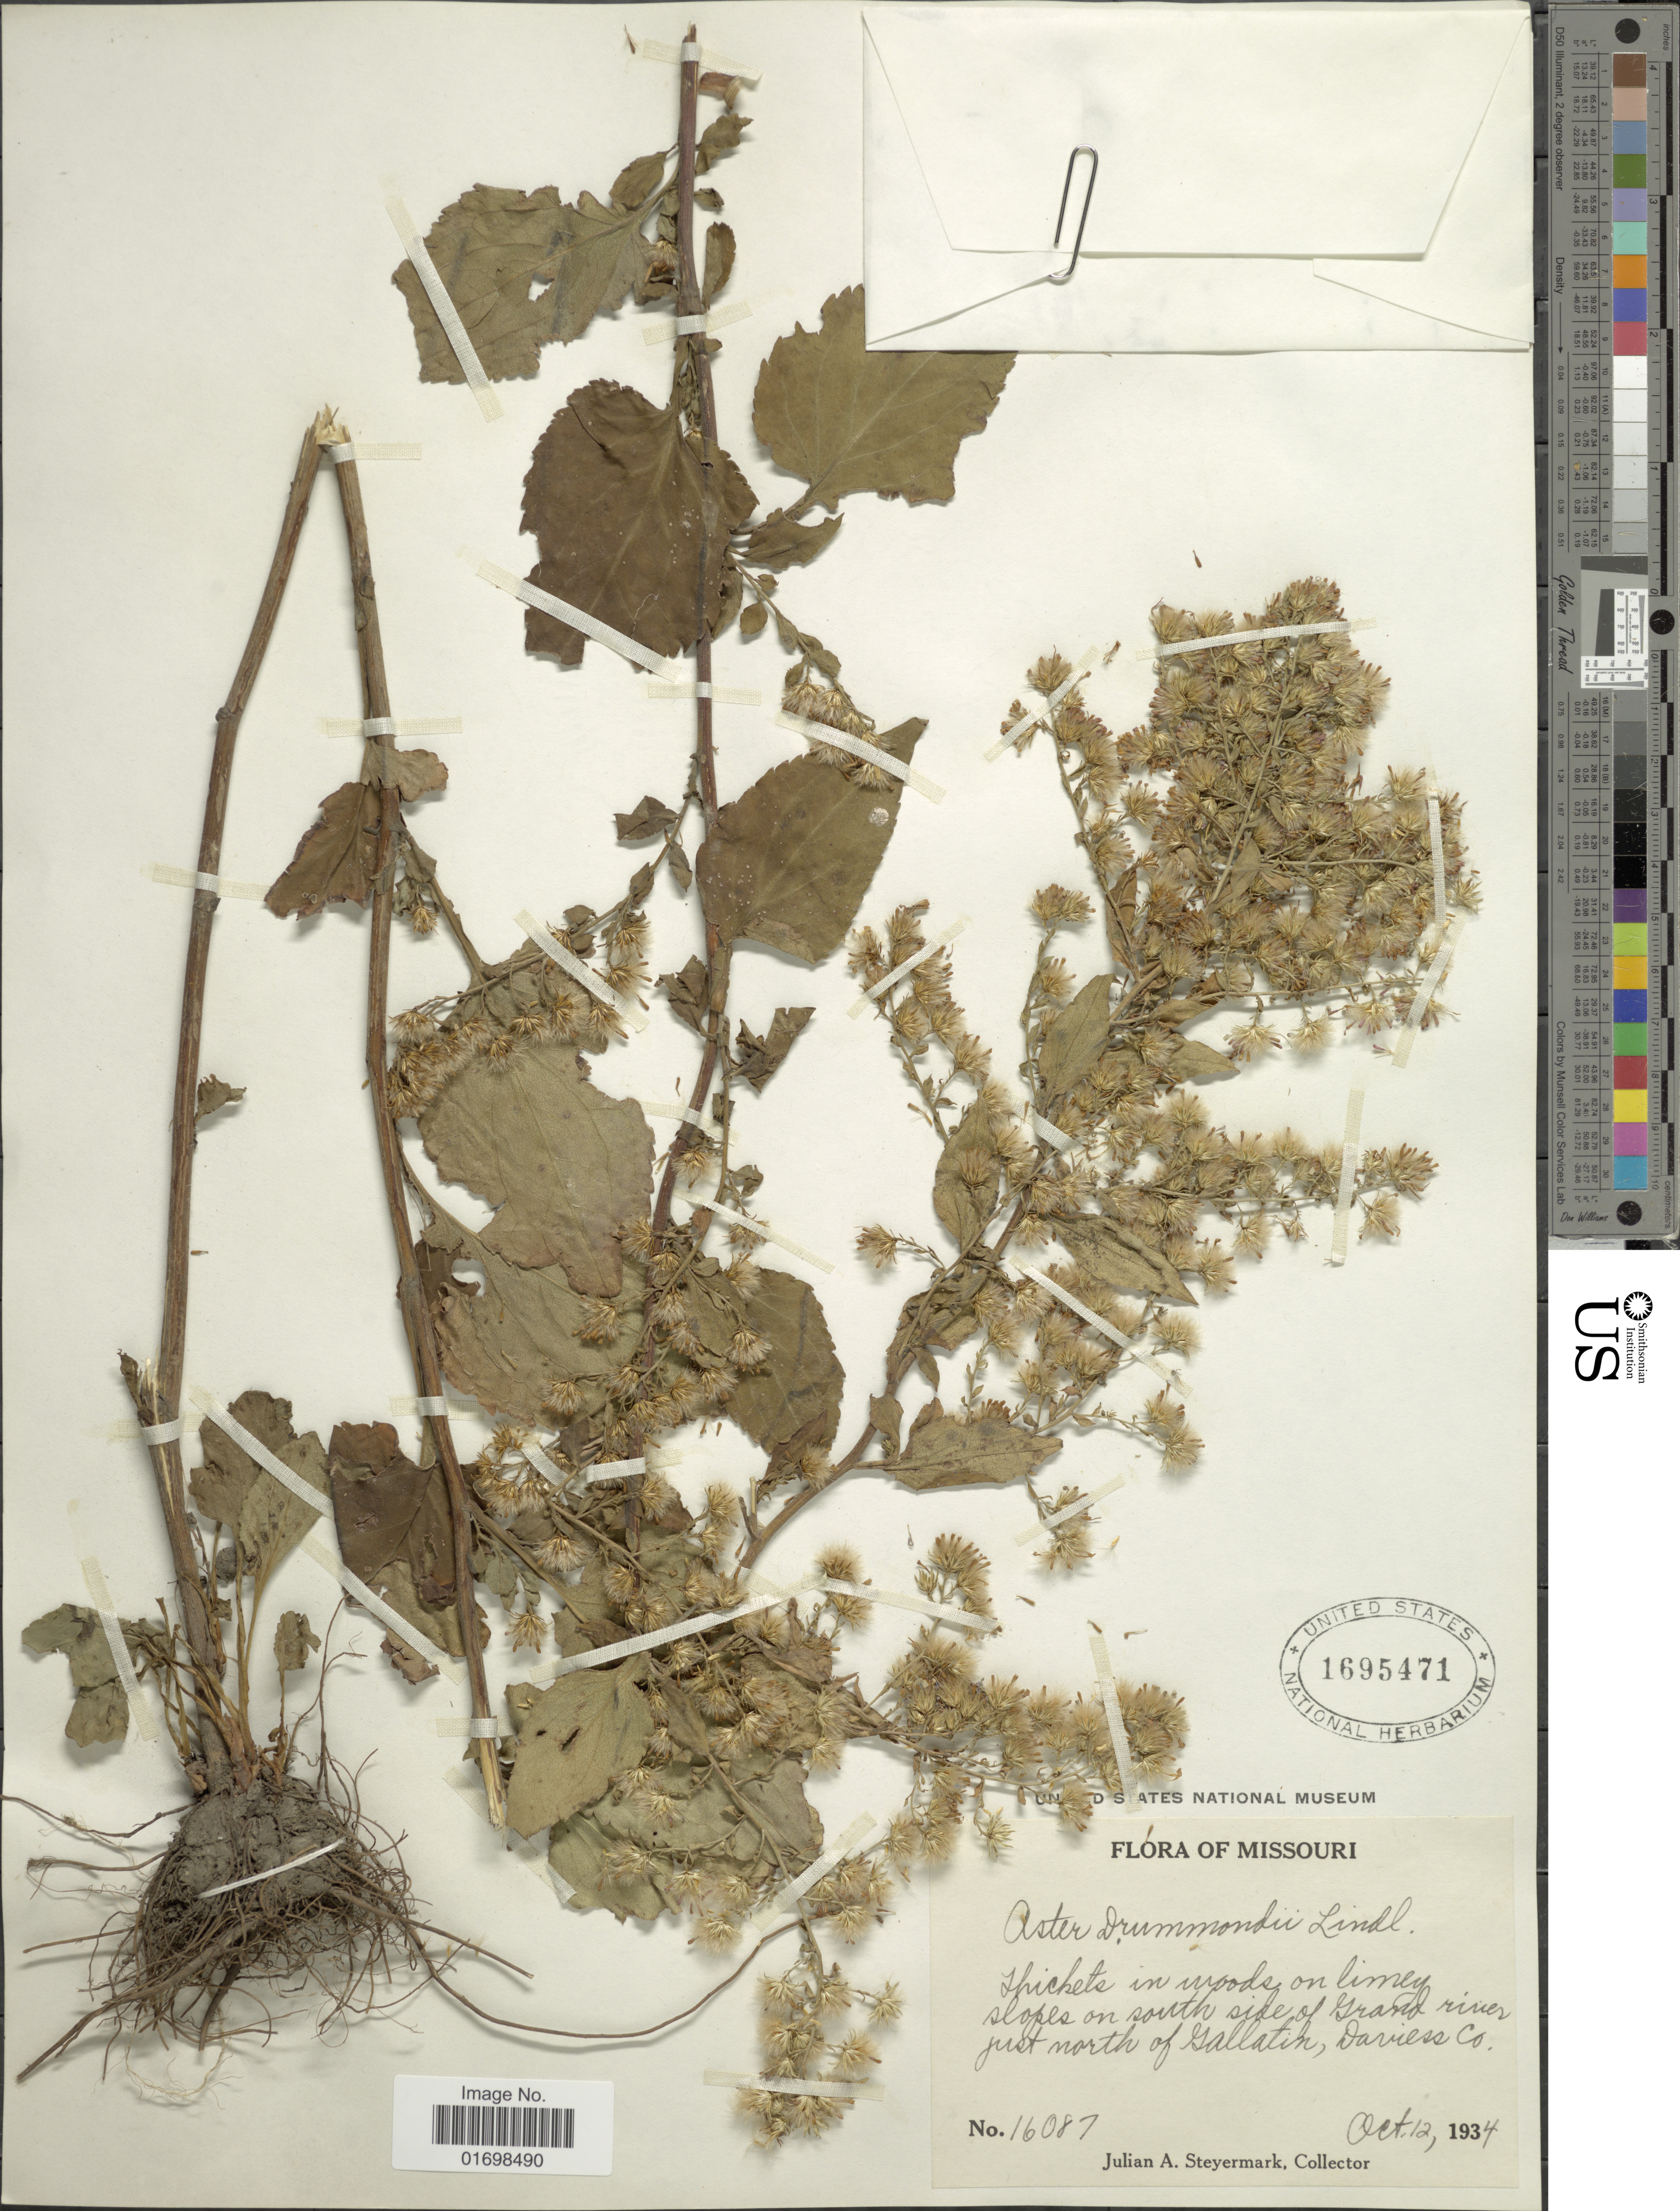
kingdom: Plantae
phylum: Tracheophyta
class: Magnoliopsida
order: Asterales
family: Asteraceae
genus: Symphyotrichum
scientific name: Symphyotrichum drummondii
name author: (Lindl.) G.L. Nesom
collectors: J. Steyermark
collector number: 16087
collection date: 1934-10-12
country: United States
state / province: Missouri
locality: On limey slopes on south side of Grand river just north of Gallatin, Daviess Co.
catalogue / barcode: US 1695471